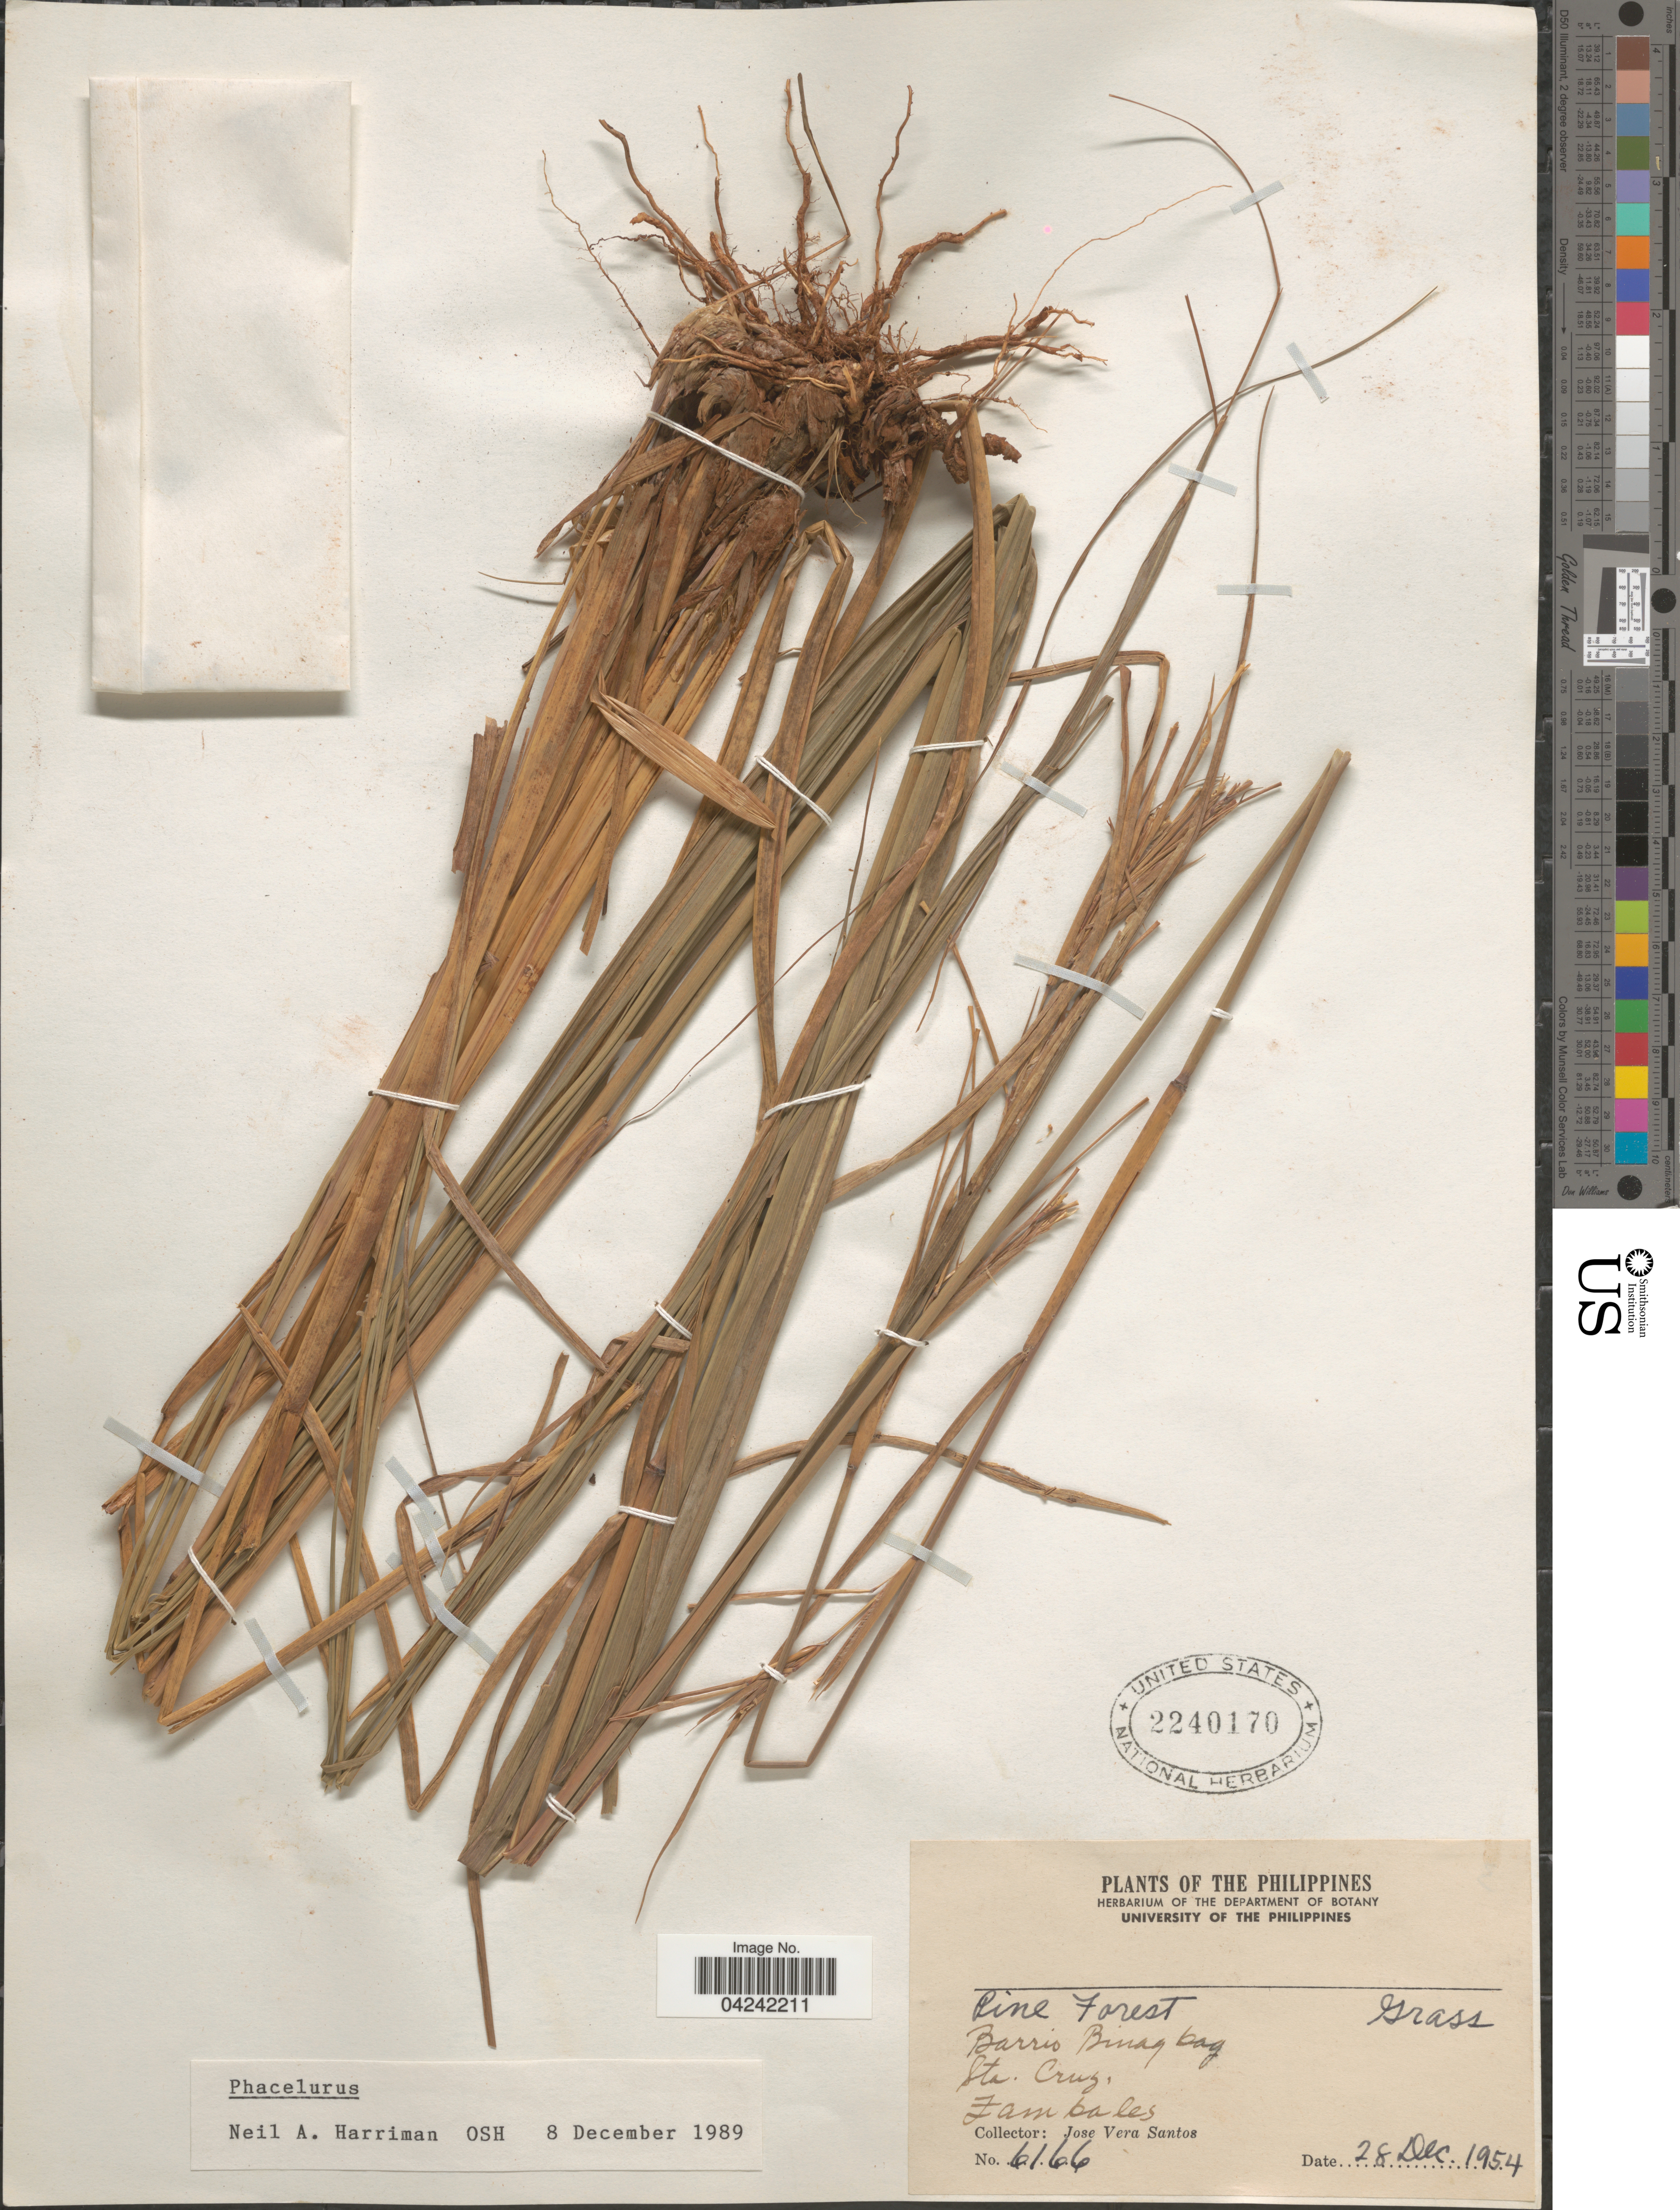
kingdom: Plantae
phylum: Tracheophyta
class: Liliopsida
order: Poales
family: Poaceae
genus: Phacelurus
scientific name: Phacelurus speciosus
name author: (Steud.) C. E. Hubb.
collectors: J. Santos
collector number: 6166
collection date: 1954-12-28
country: Philippines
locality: Barrio Binay bag. Sta. Cruz, Zambales.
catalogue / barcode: US 2240170